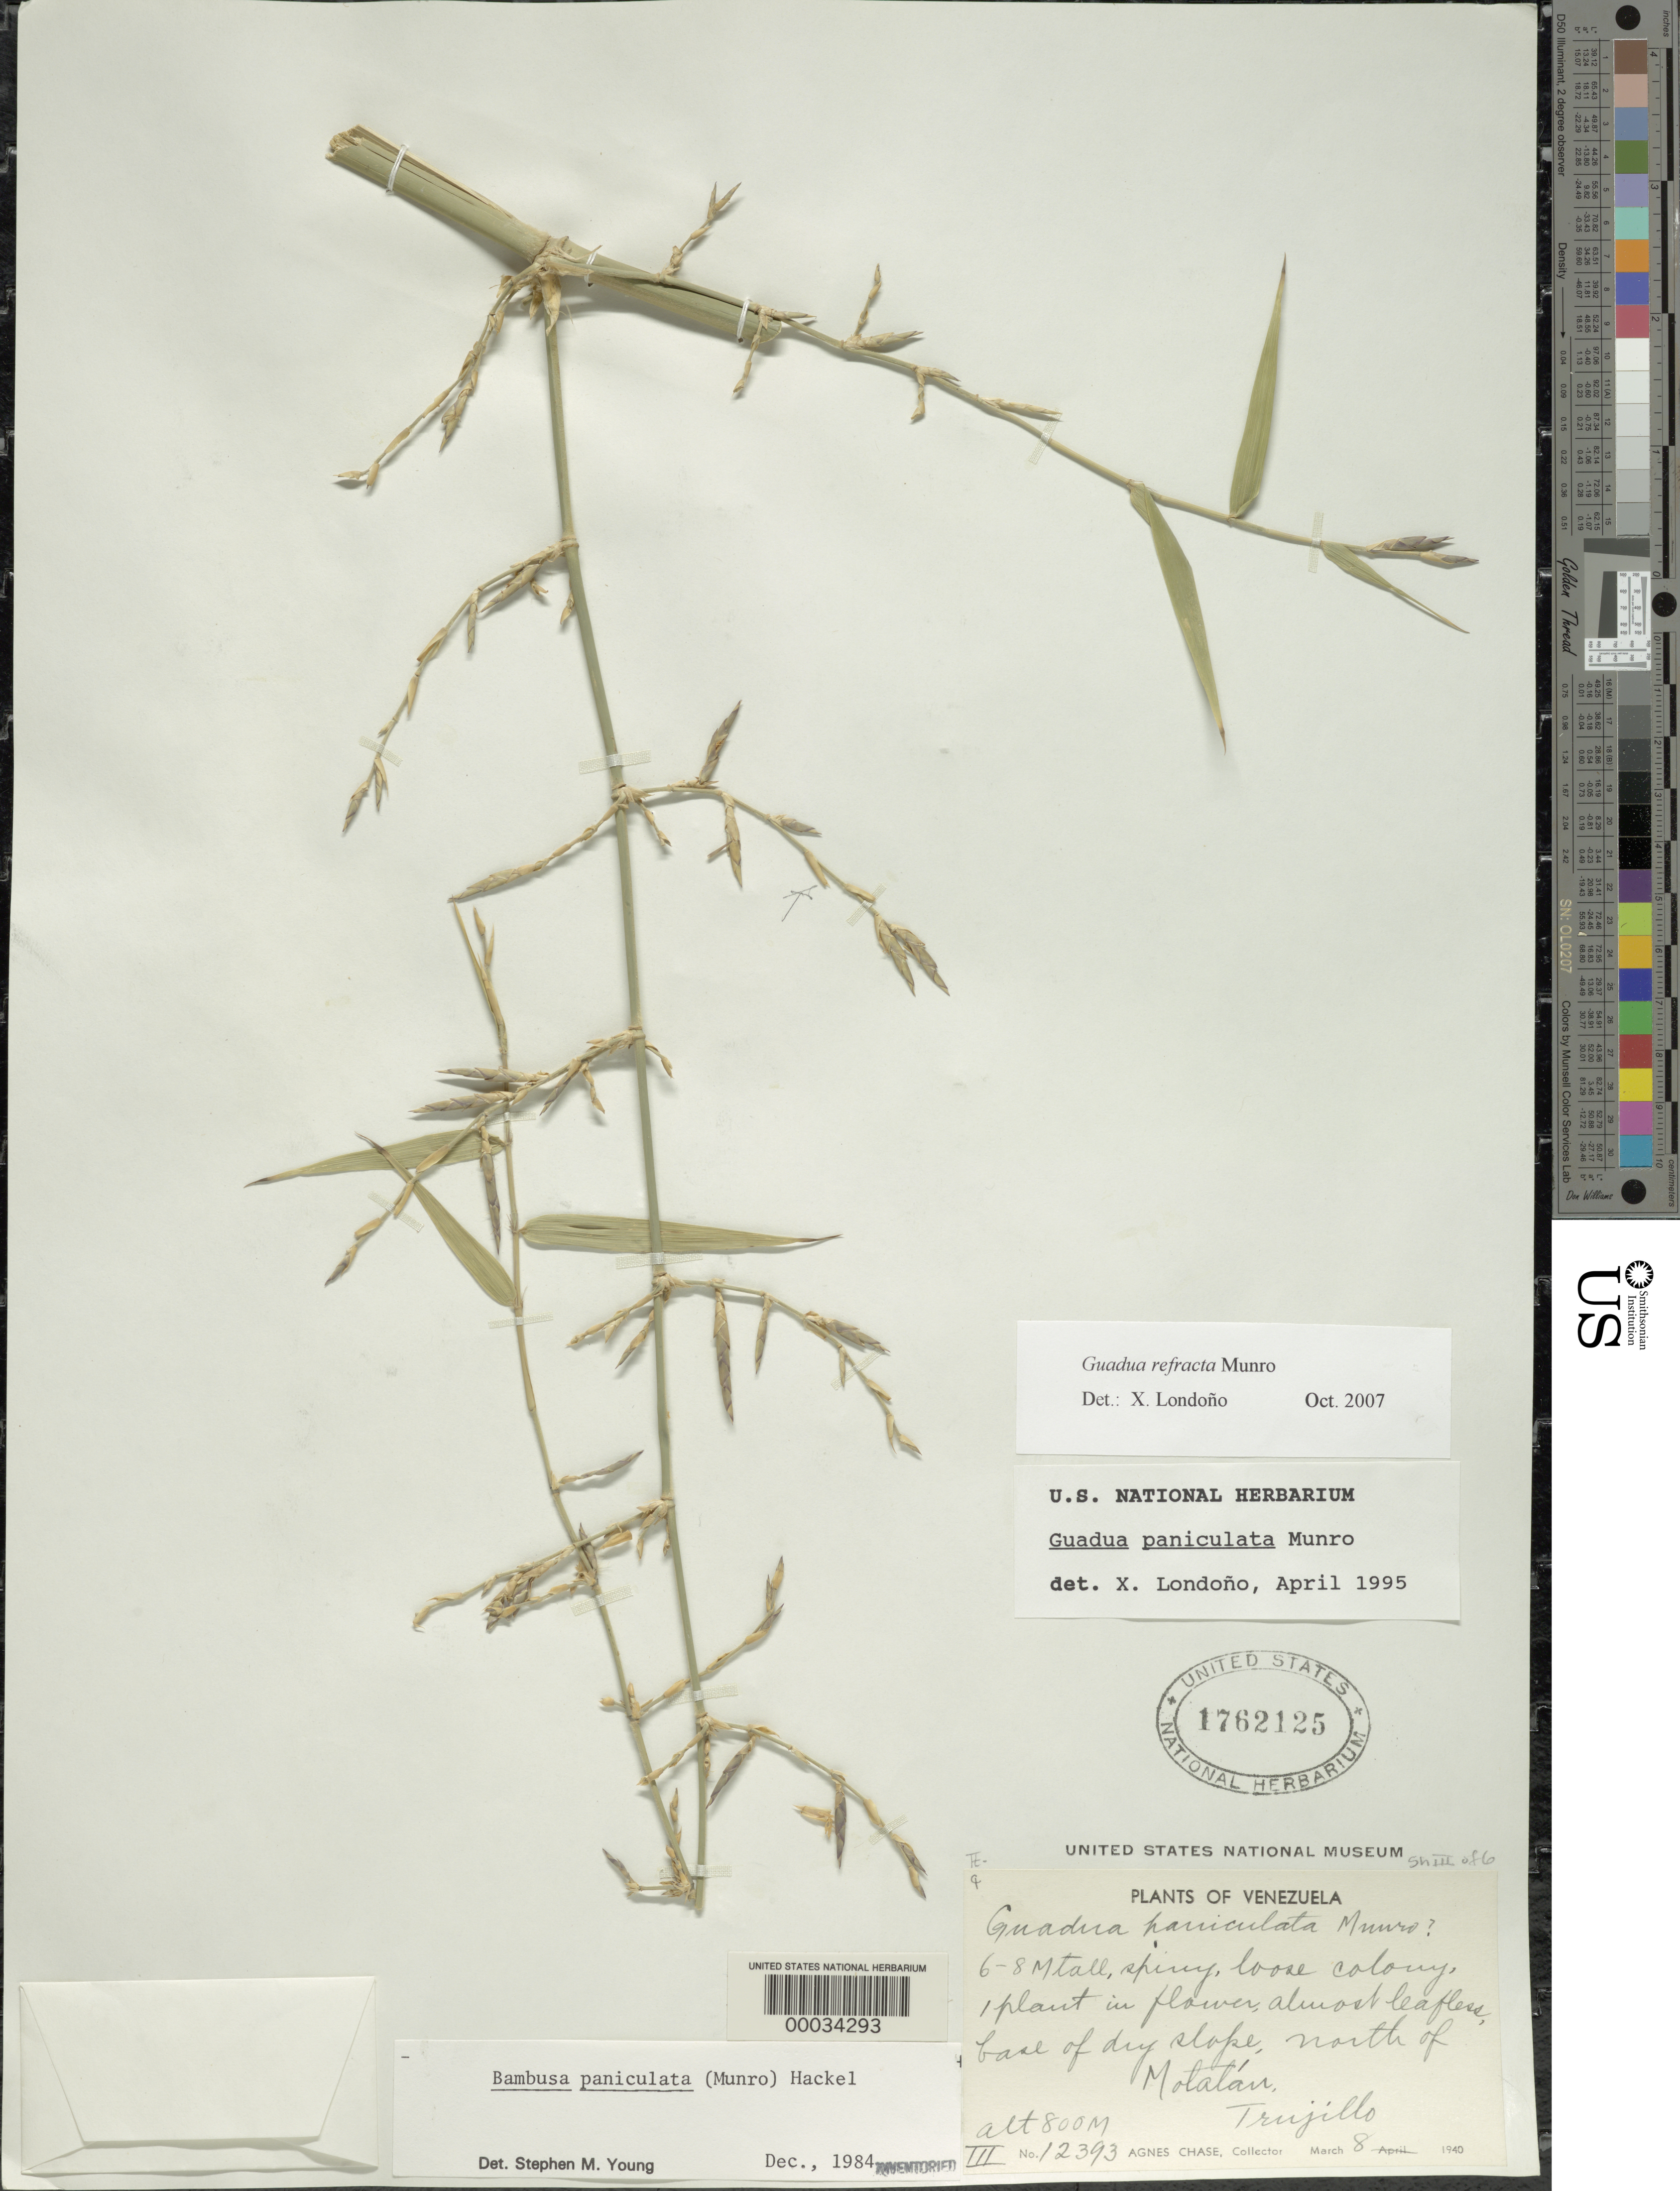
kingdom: Plantae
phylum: Tracheophyta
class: Liliopsida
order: Poales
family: Poaceae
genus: Guadua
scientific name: Guadua refracta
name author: Munro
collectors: A. Chase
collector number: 12393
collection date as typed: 08 Mar 1940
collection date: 1940-03-08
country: Venezuela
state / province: Trujillo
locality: Motalan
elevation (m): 800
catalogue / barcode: US 1762125